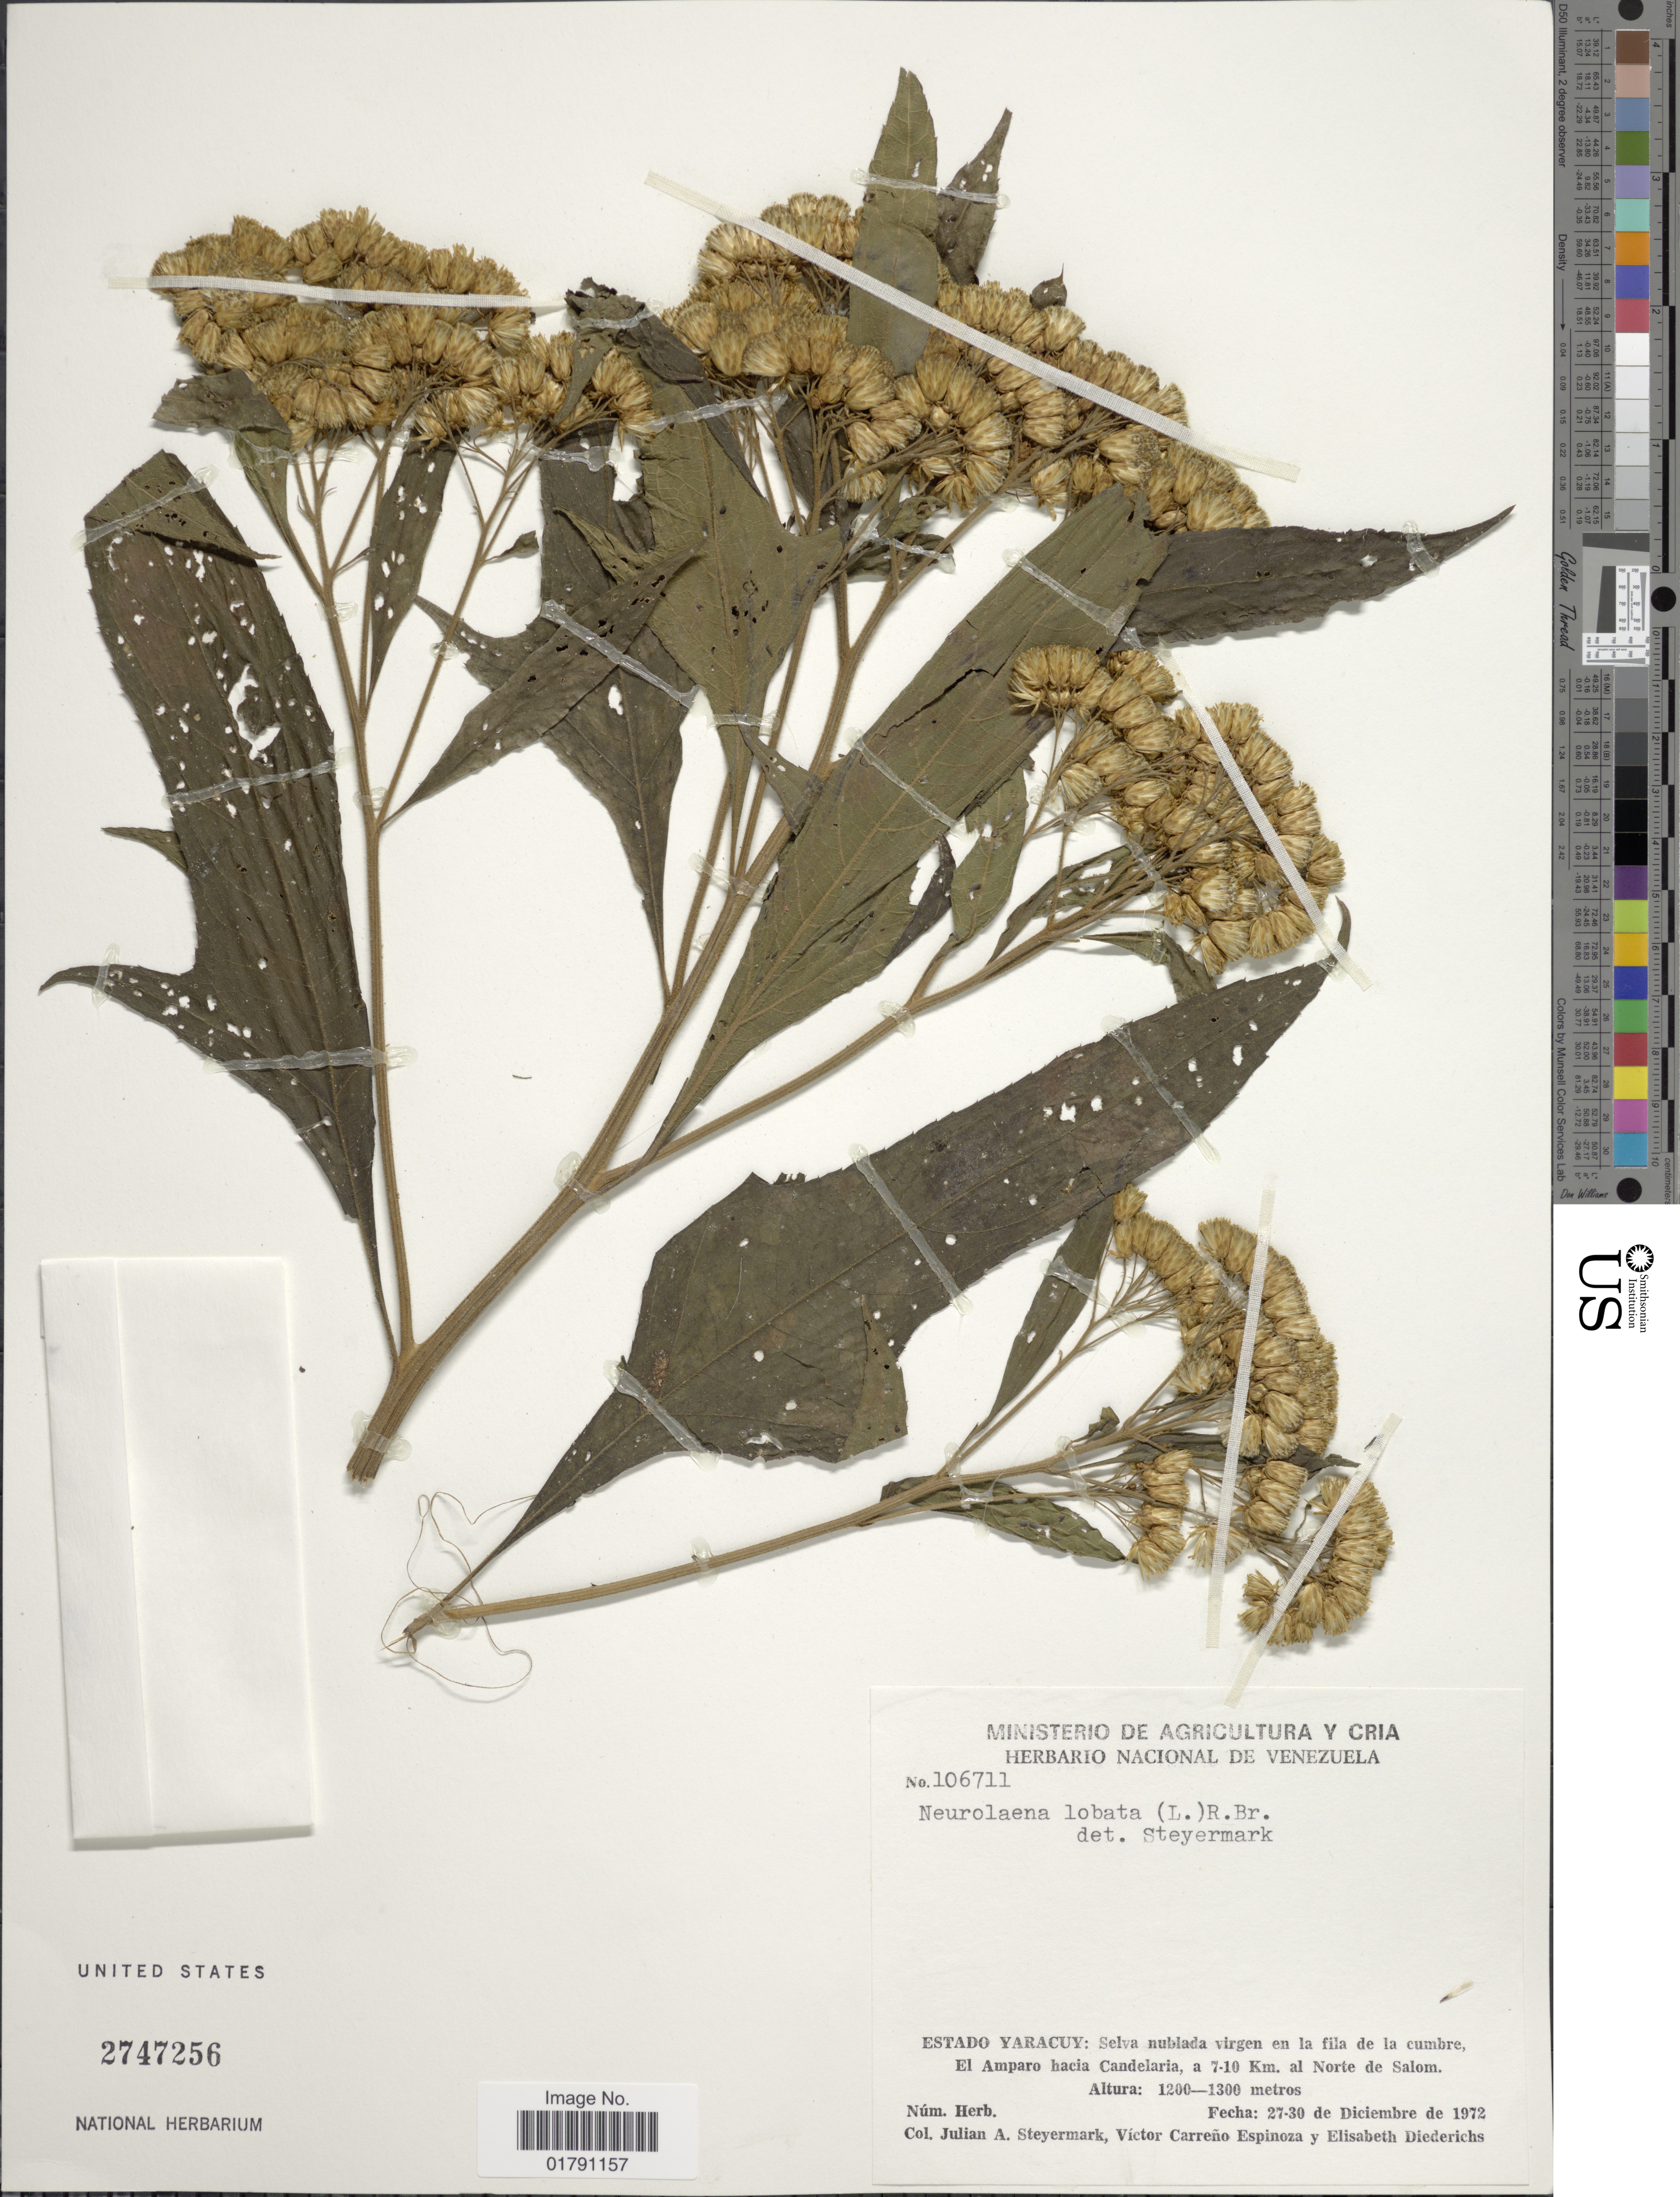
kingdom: Plantae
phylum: Tracheophyta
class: Magnoliopsida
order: Asterales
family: Asteraceae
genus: Neurolaena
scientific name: Neurolaena lobata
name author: (L.) R. Br. ex Cass.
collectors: J. Steyermark, V. Carreño Espinosa & E. Diederichs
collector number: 106711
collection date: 1972-12-27/1972-12-30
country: Venezuela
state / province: Yaracuy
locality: El Amparo hacia Candelaria, a 7-10 km al Norte de Salom.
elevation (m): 1200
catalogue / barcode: US 2747256